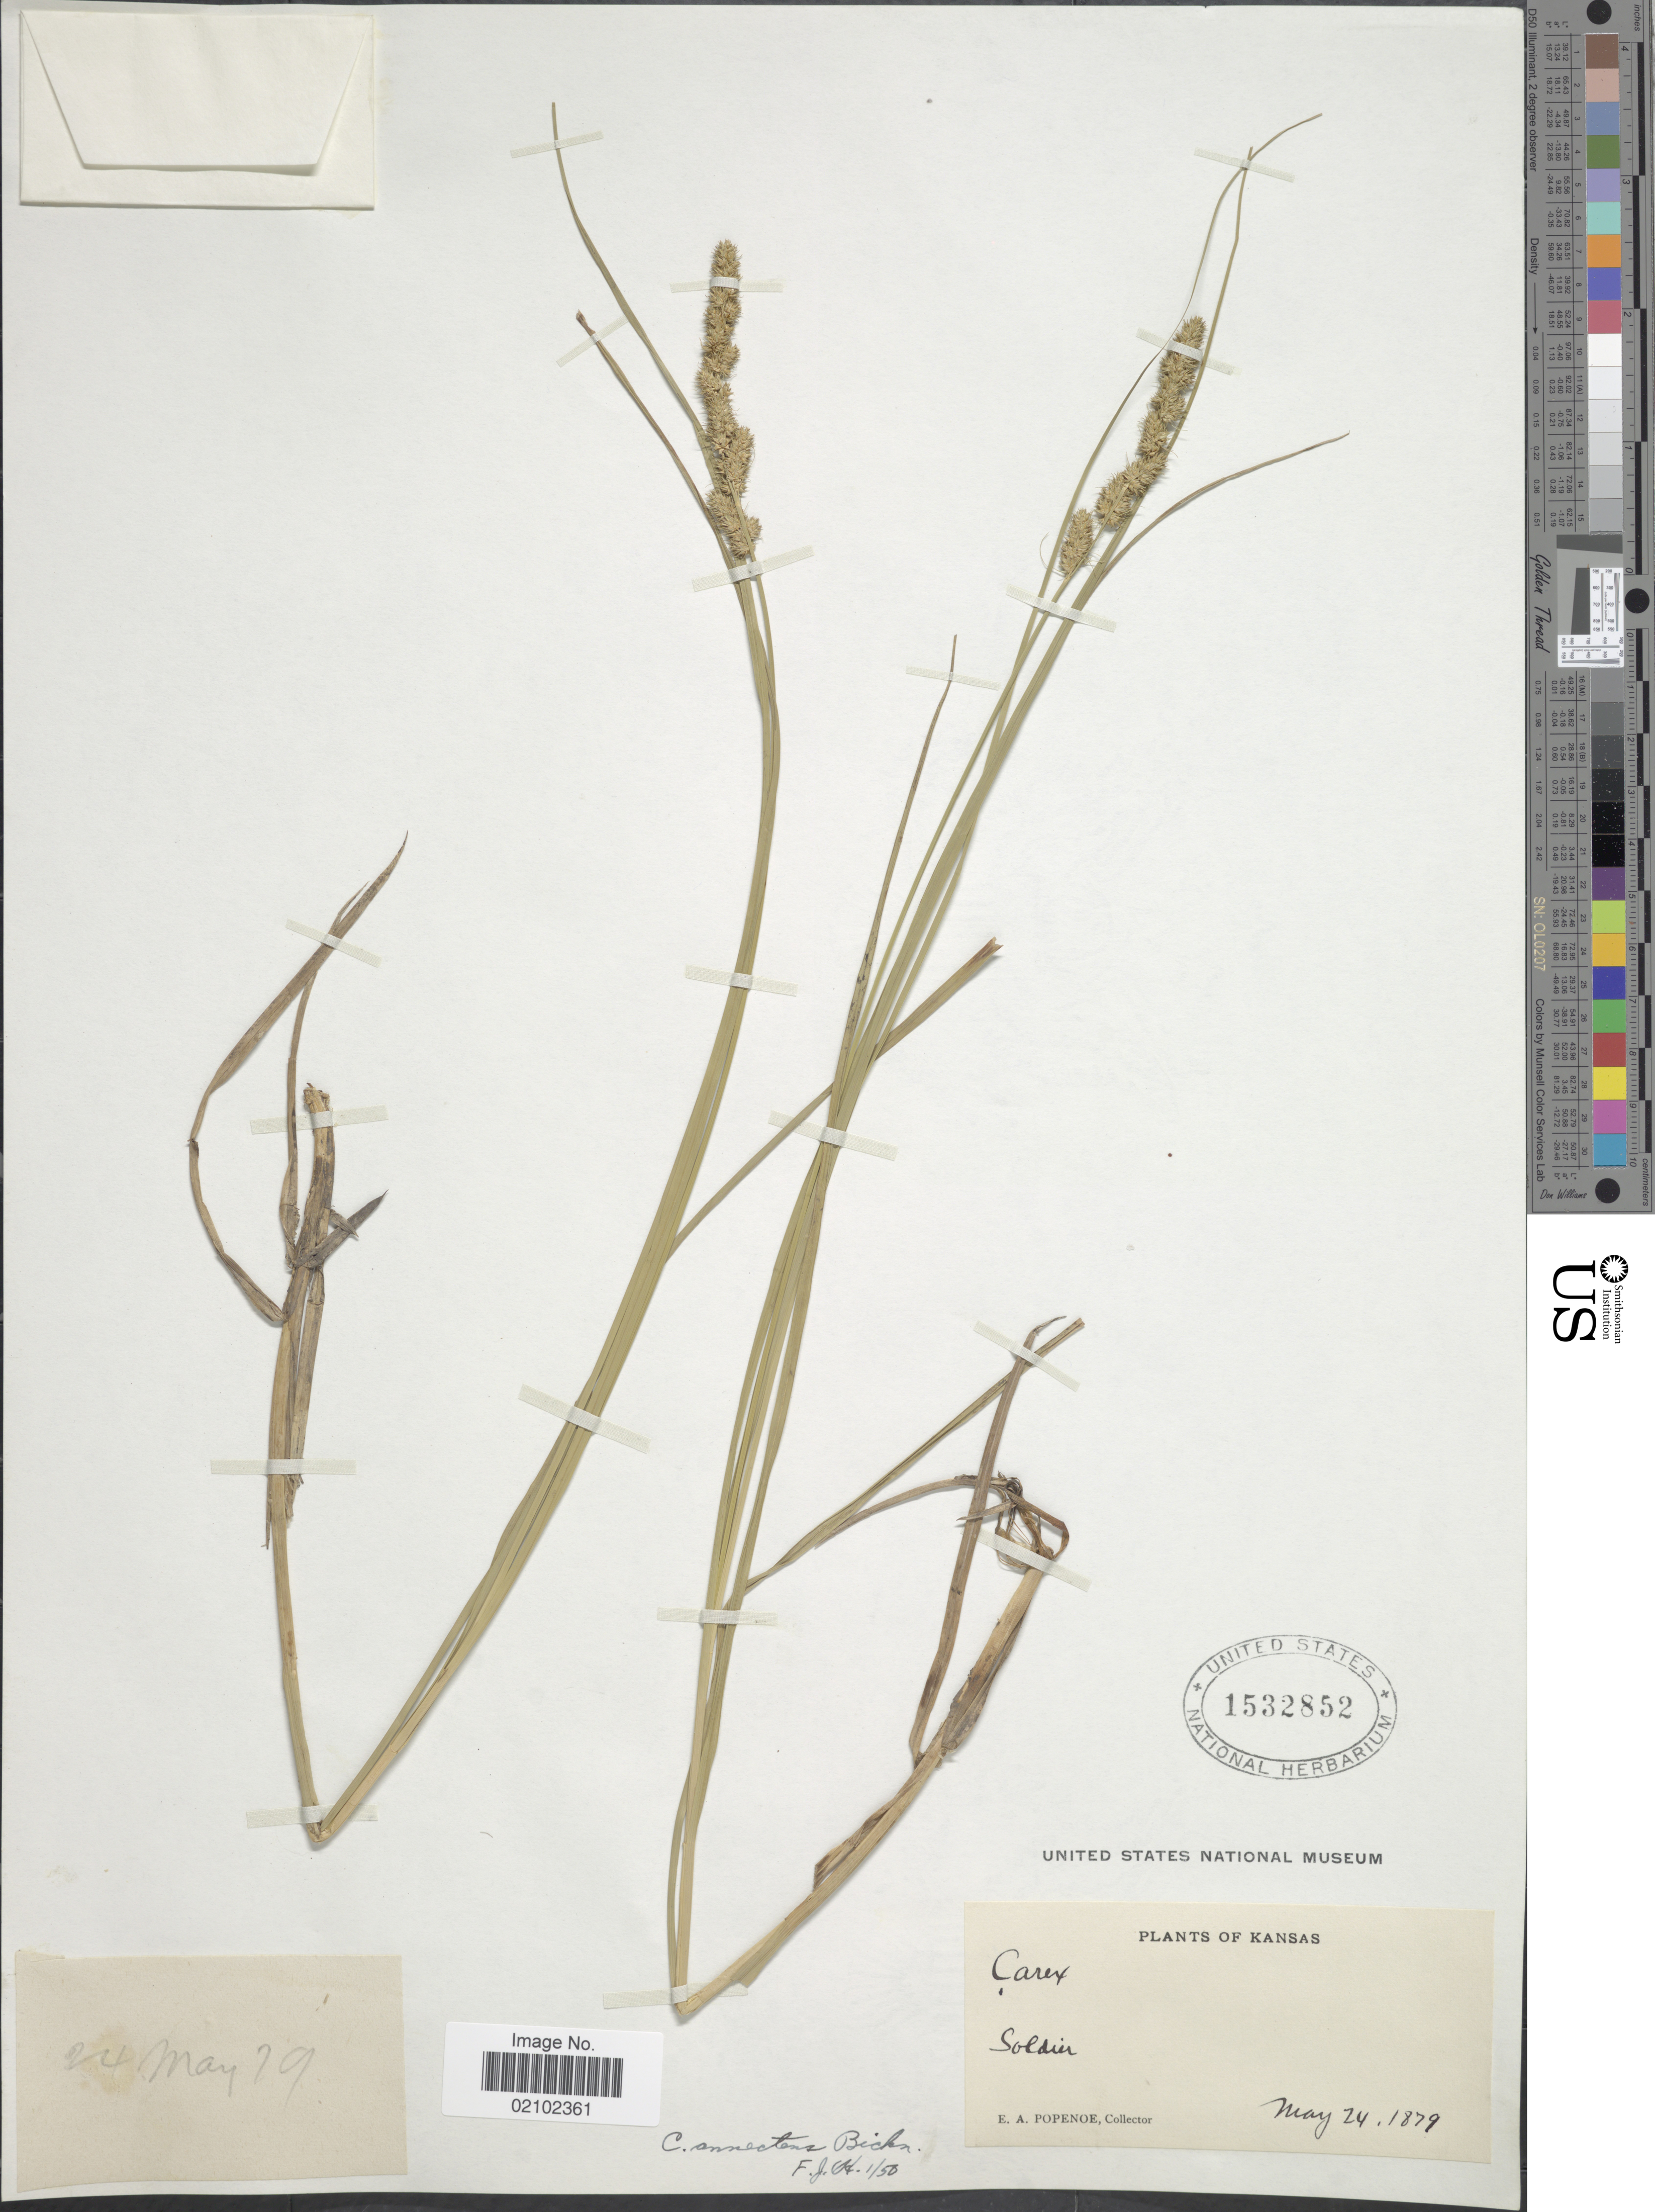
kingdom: Plantae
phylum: Tracheophyta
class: Liliopsida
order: Poales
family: Cyperaceae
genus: Carex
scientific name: Carex annectens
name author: (E.P. Bicknell) E.P. Bicknell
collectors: E. A. Popenoe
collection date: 1879-05-24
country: United States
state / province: Kansas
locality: Soldier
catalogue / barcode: US 1532852